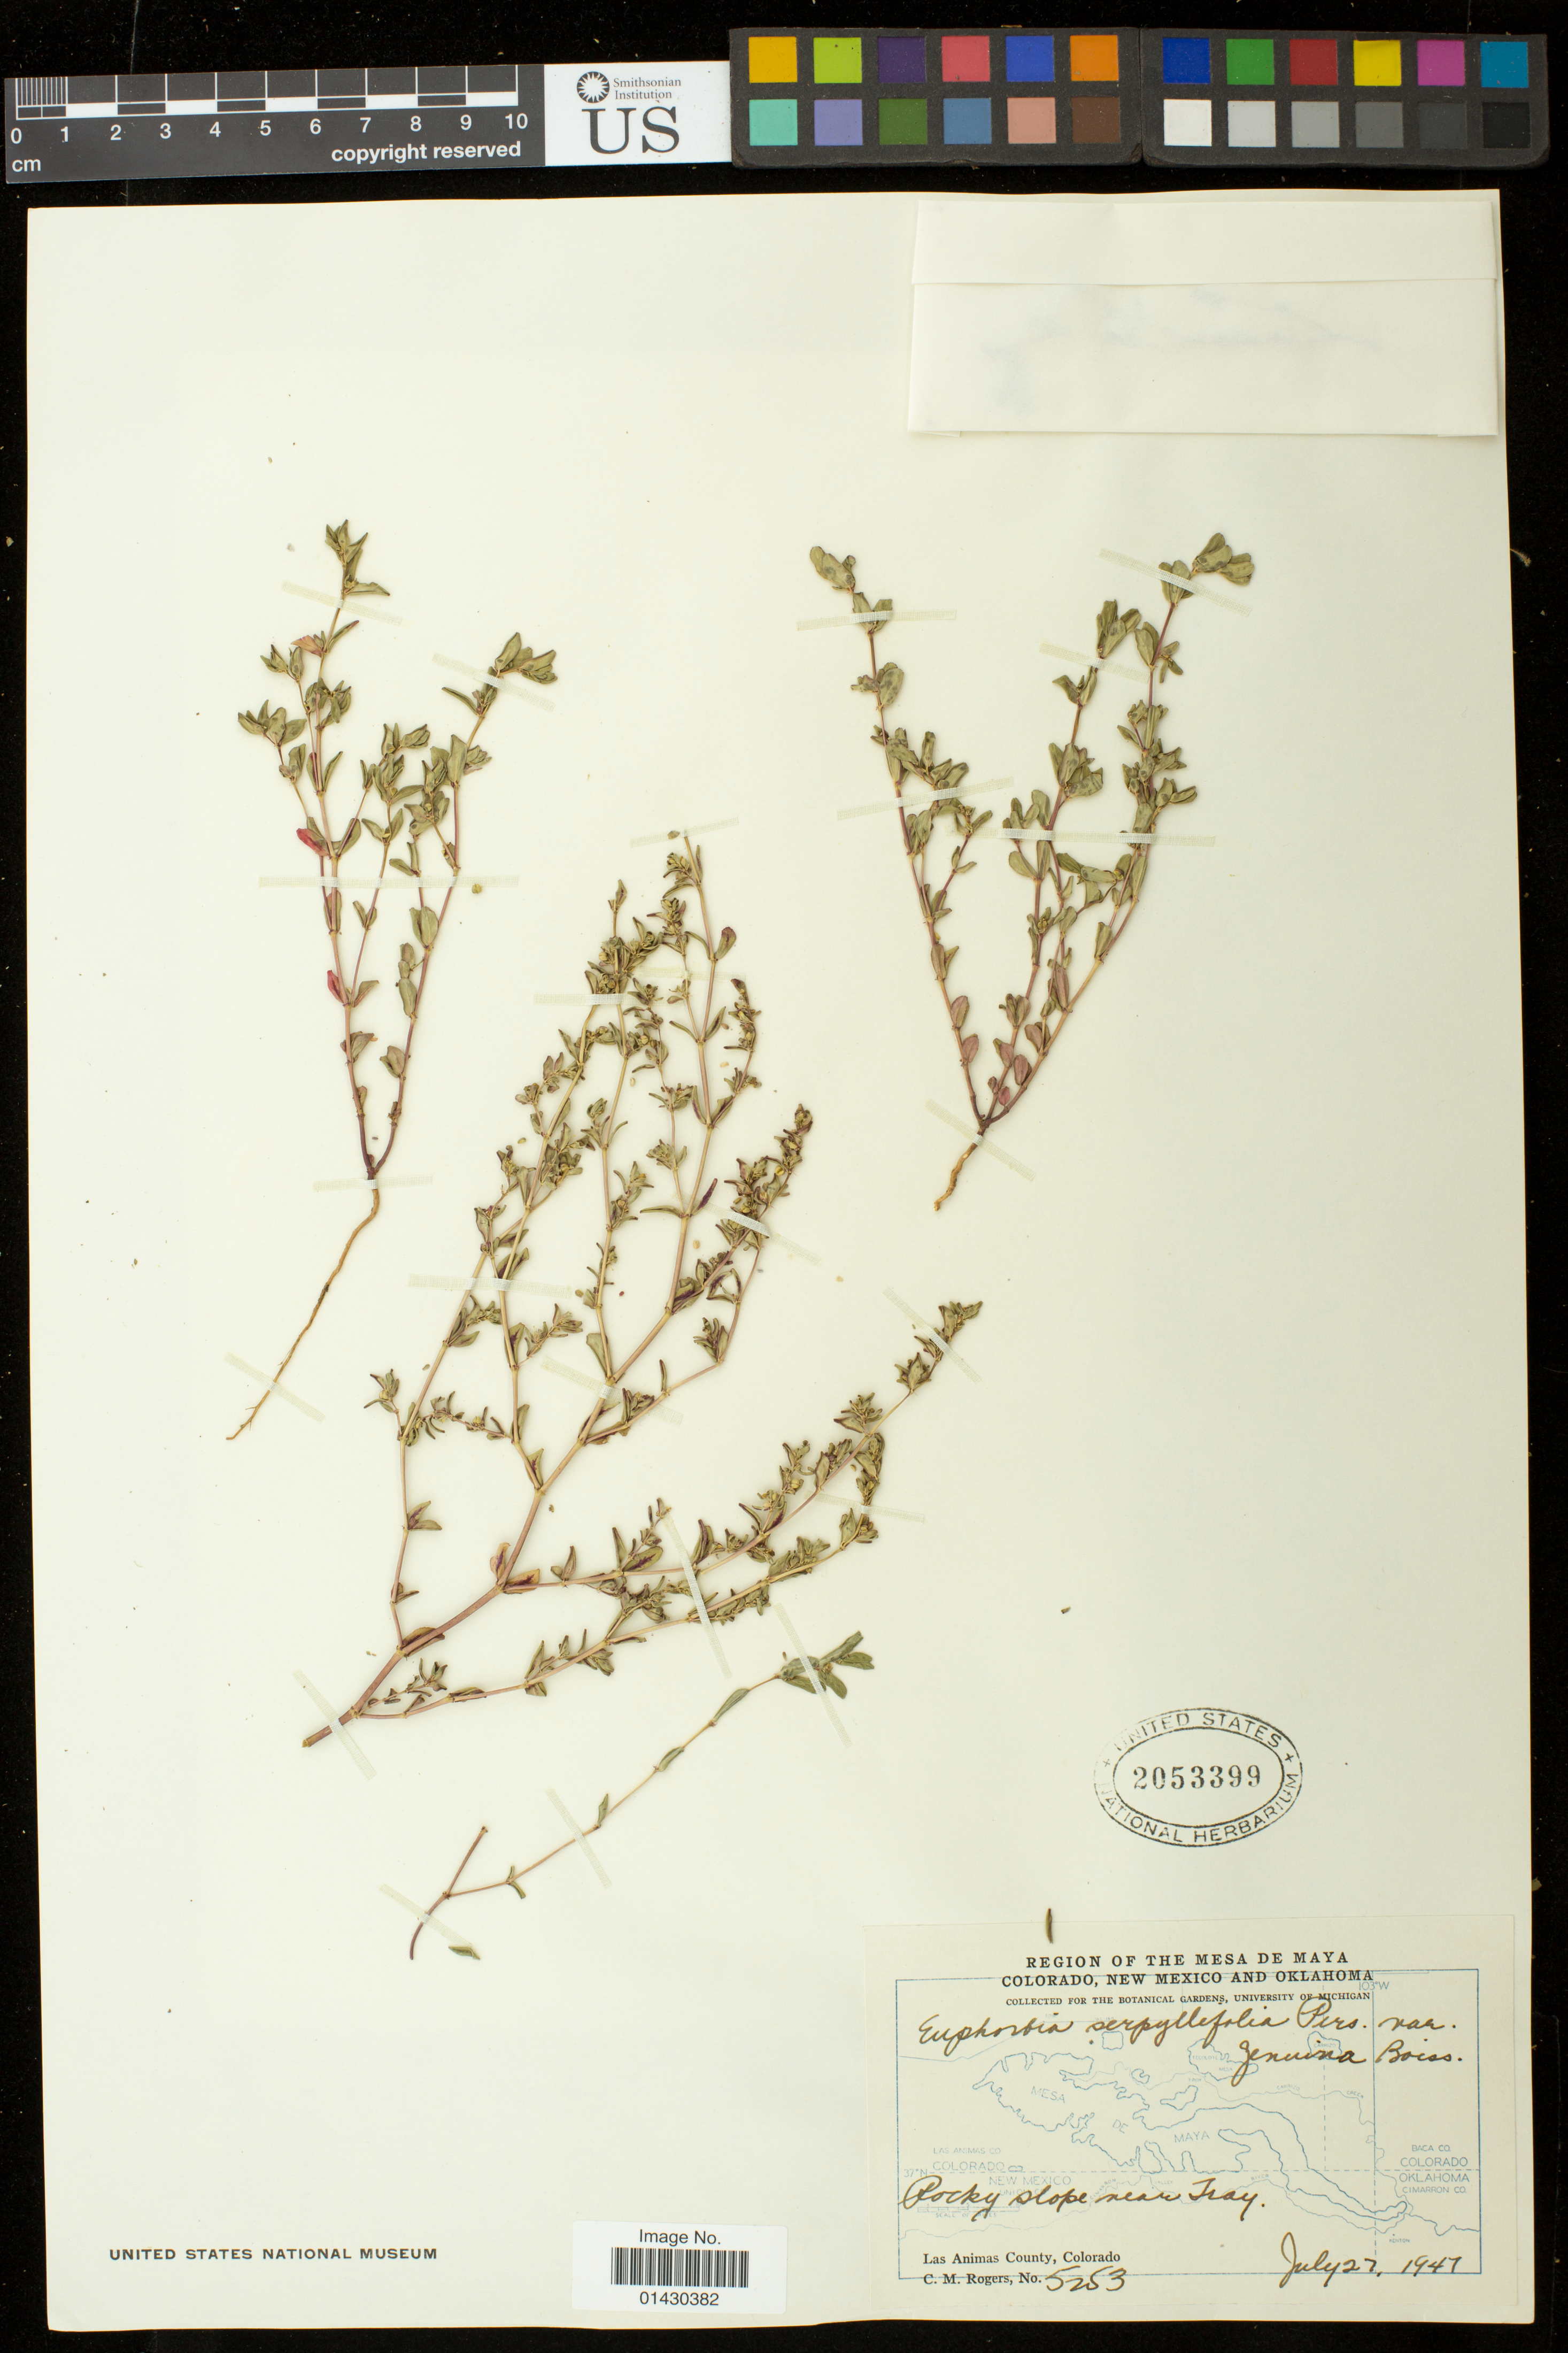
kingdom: Plantae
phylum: Tracheophyta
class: Magnoliopsida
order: Malpighiales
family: Euphorbiaceae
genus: Euphorbia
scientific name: Euphorbia serpillifolia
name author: Pers.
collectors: C. M. Rogers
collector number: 5253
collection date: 1947-07-27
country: United States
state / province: Colorado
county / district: Las Animas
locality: Rocky Slope near Troy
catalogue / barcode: US 2053399